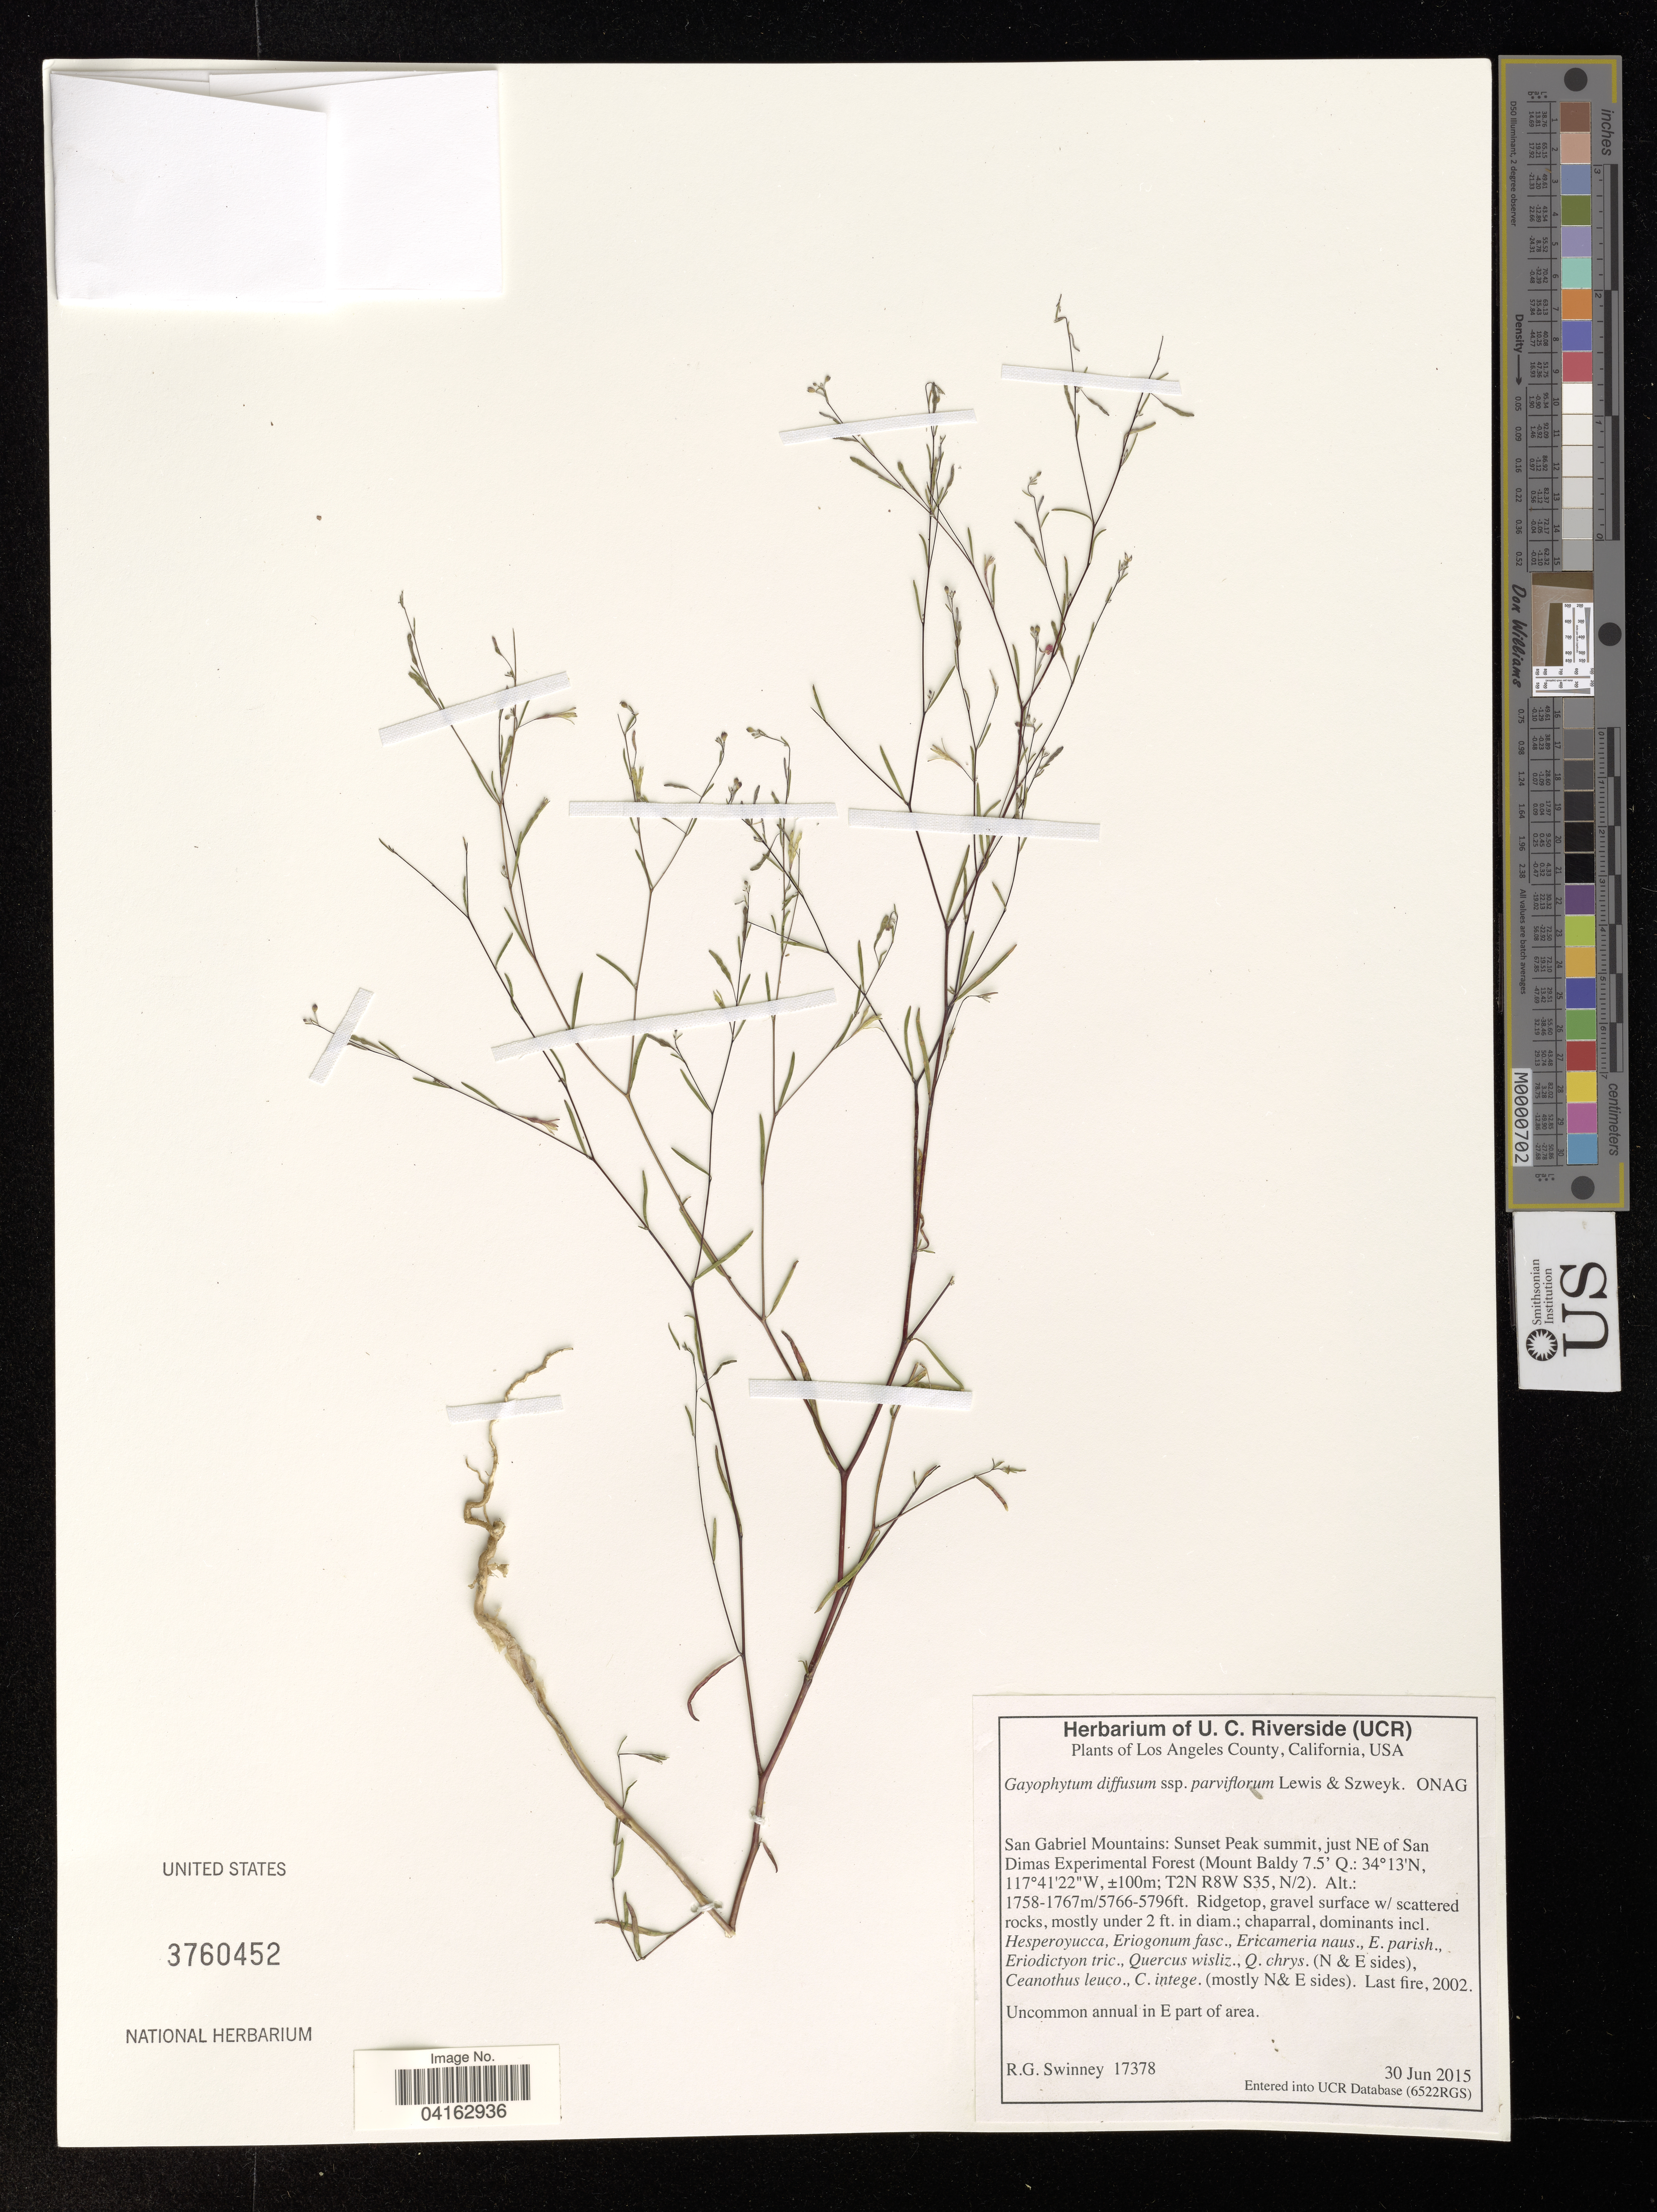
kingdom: Plantae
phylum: Tracheophyta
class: Magnoliopsida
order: Myrtales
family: Onagraceae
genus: Gayophytum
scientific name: Gayophytum diffusum subsp. parviflorum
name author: F. H. Lewis & Szweyk.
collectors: R. Swinney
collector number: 17378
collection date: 2015-06-30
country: United States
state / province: California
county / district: Los Angeles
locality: Los Angeles County. San Gabriel Mountains: Sunset Peak summit, just NE of San Dimas Experimental Forest.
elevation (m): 1758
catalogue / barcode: US 3760452